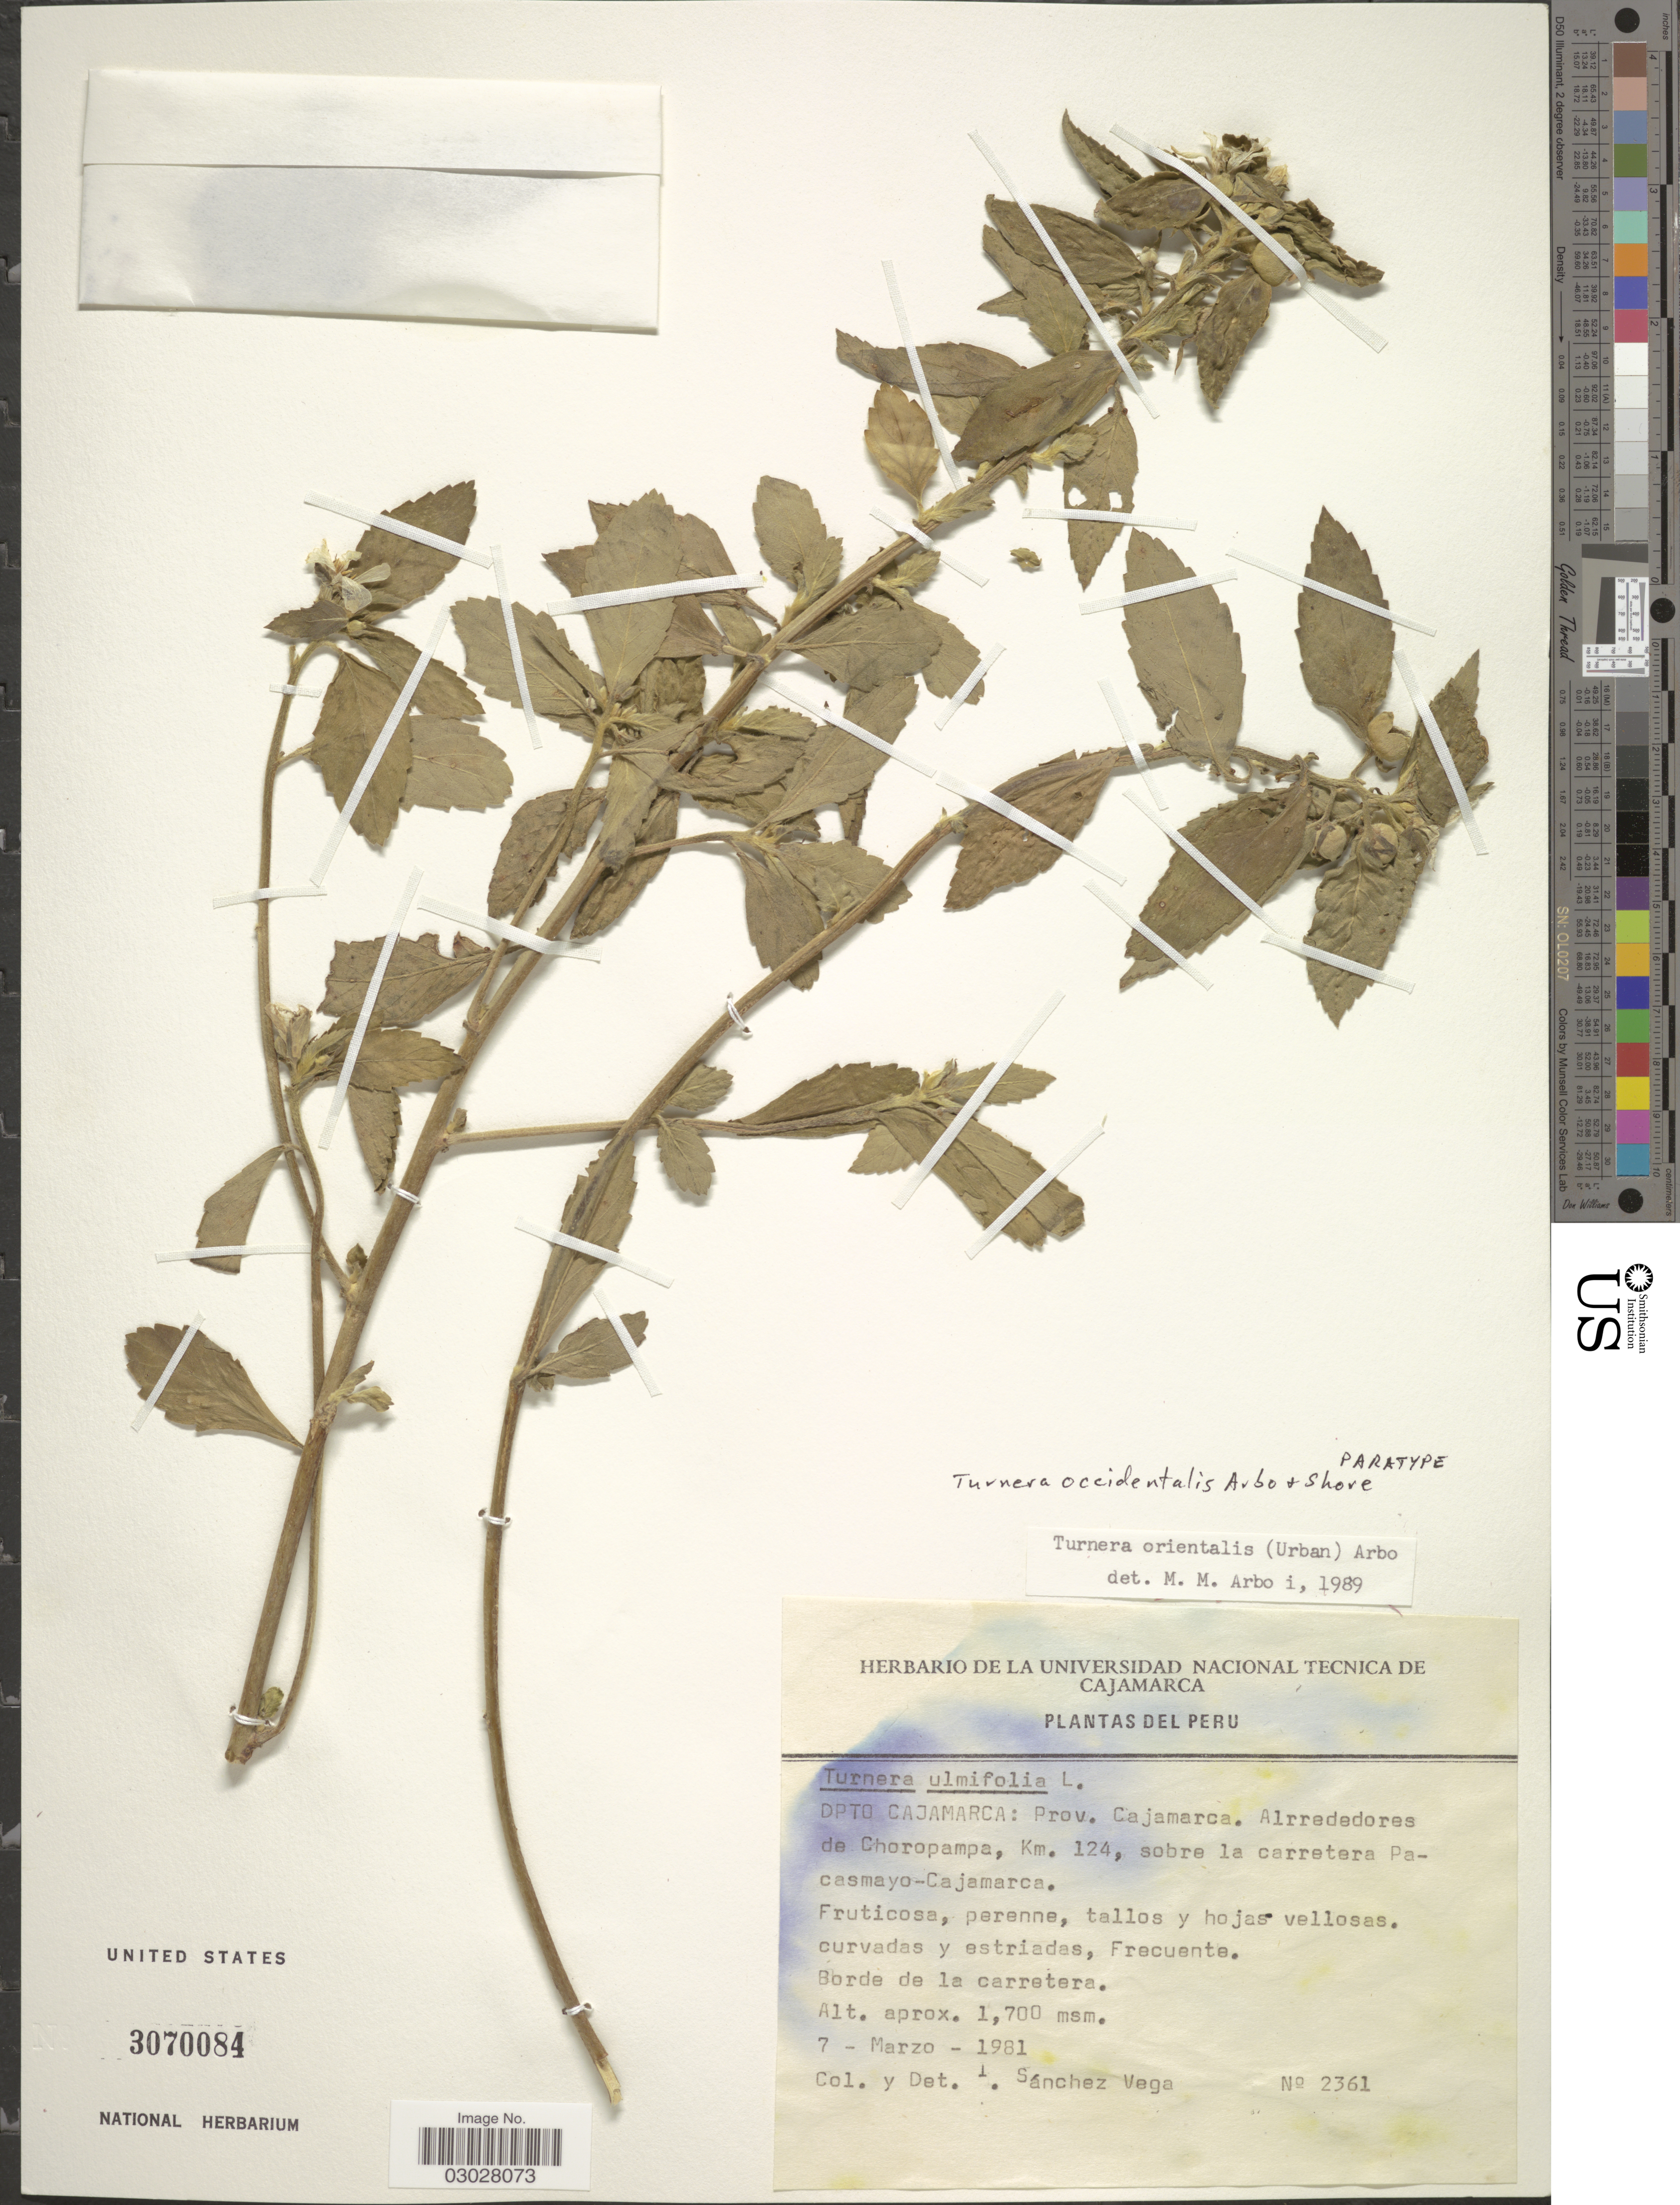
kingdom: Plantae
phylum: Tracheophyta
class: Magnoliopsida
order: Malpighiales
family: Turneraceae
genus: Turnera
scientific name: Turnera occidentalis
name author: Arbo & Shore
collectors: I. Sánchez Vega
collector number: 2361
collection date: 1981-03-07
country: Peru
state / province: Cajamarca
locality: Dpto Cajamarca: Prov. Cajamarca. Alrrededores de Choropampa, Km. 124, sobre la carretera Pacasmayo-Cajamarca.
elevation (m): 1700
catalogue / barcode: US 3070084